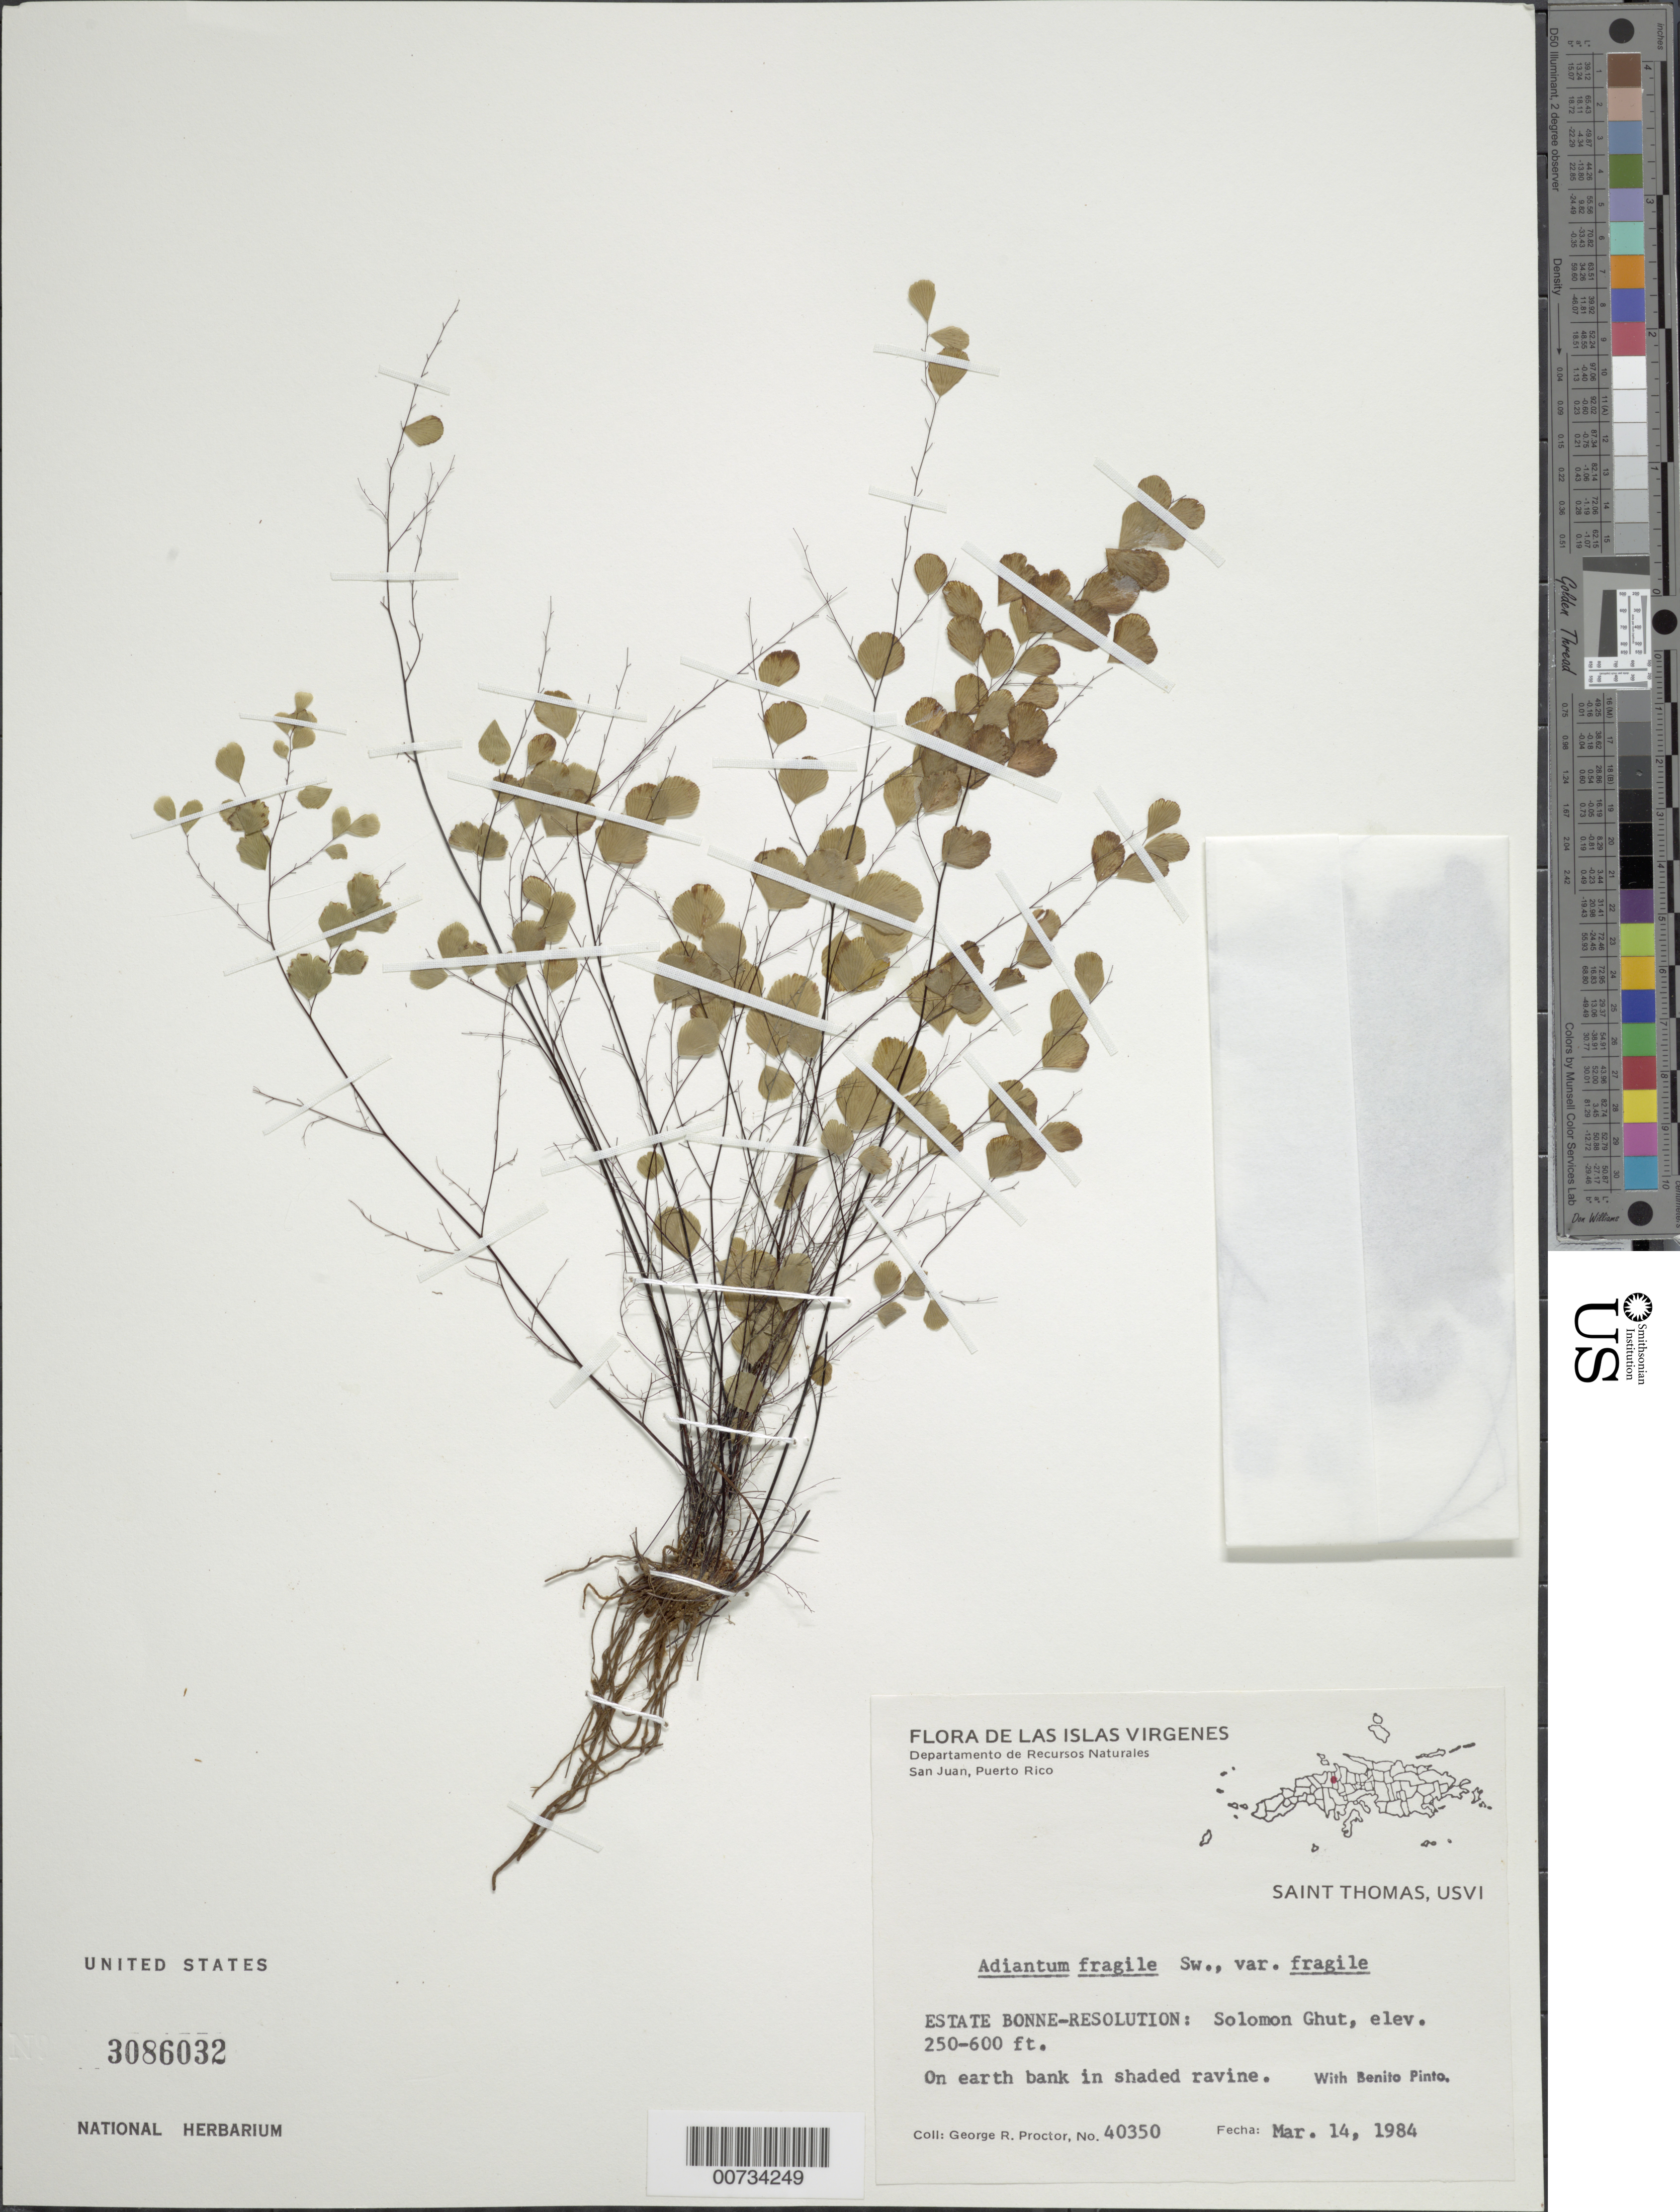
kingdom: Plantae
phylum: Tracheophyta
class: Polypodiopsida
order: Polypodiales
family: Pteridaceae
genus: Adiantum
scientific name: Adiantum fragile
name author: Sw.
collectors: G. R. Proctor & B. Pinto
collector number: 40350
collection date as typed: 14 Mar 1984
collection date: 1984-03-14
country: U.S. Virgin Islands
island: St. Thomas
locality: St. Thomas, Estate Bonne-Resolution: Solomon Ghut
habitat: On earth bank in shaded ravine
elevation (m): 76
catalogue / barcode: US 3086032